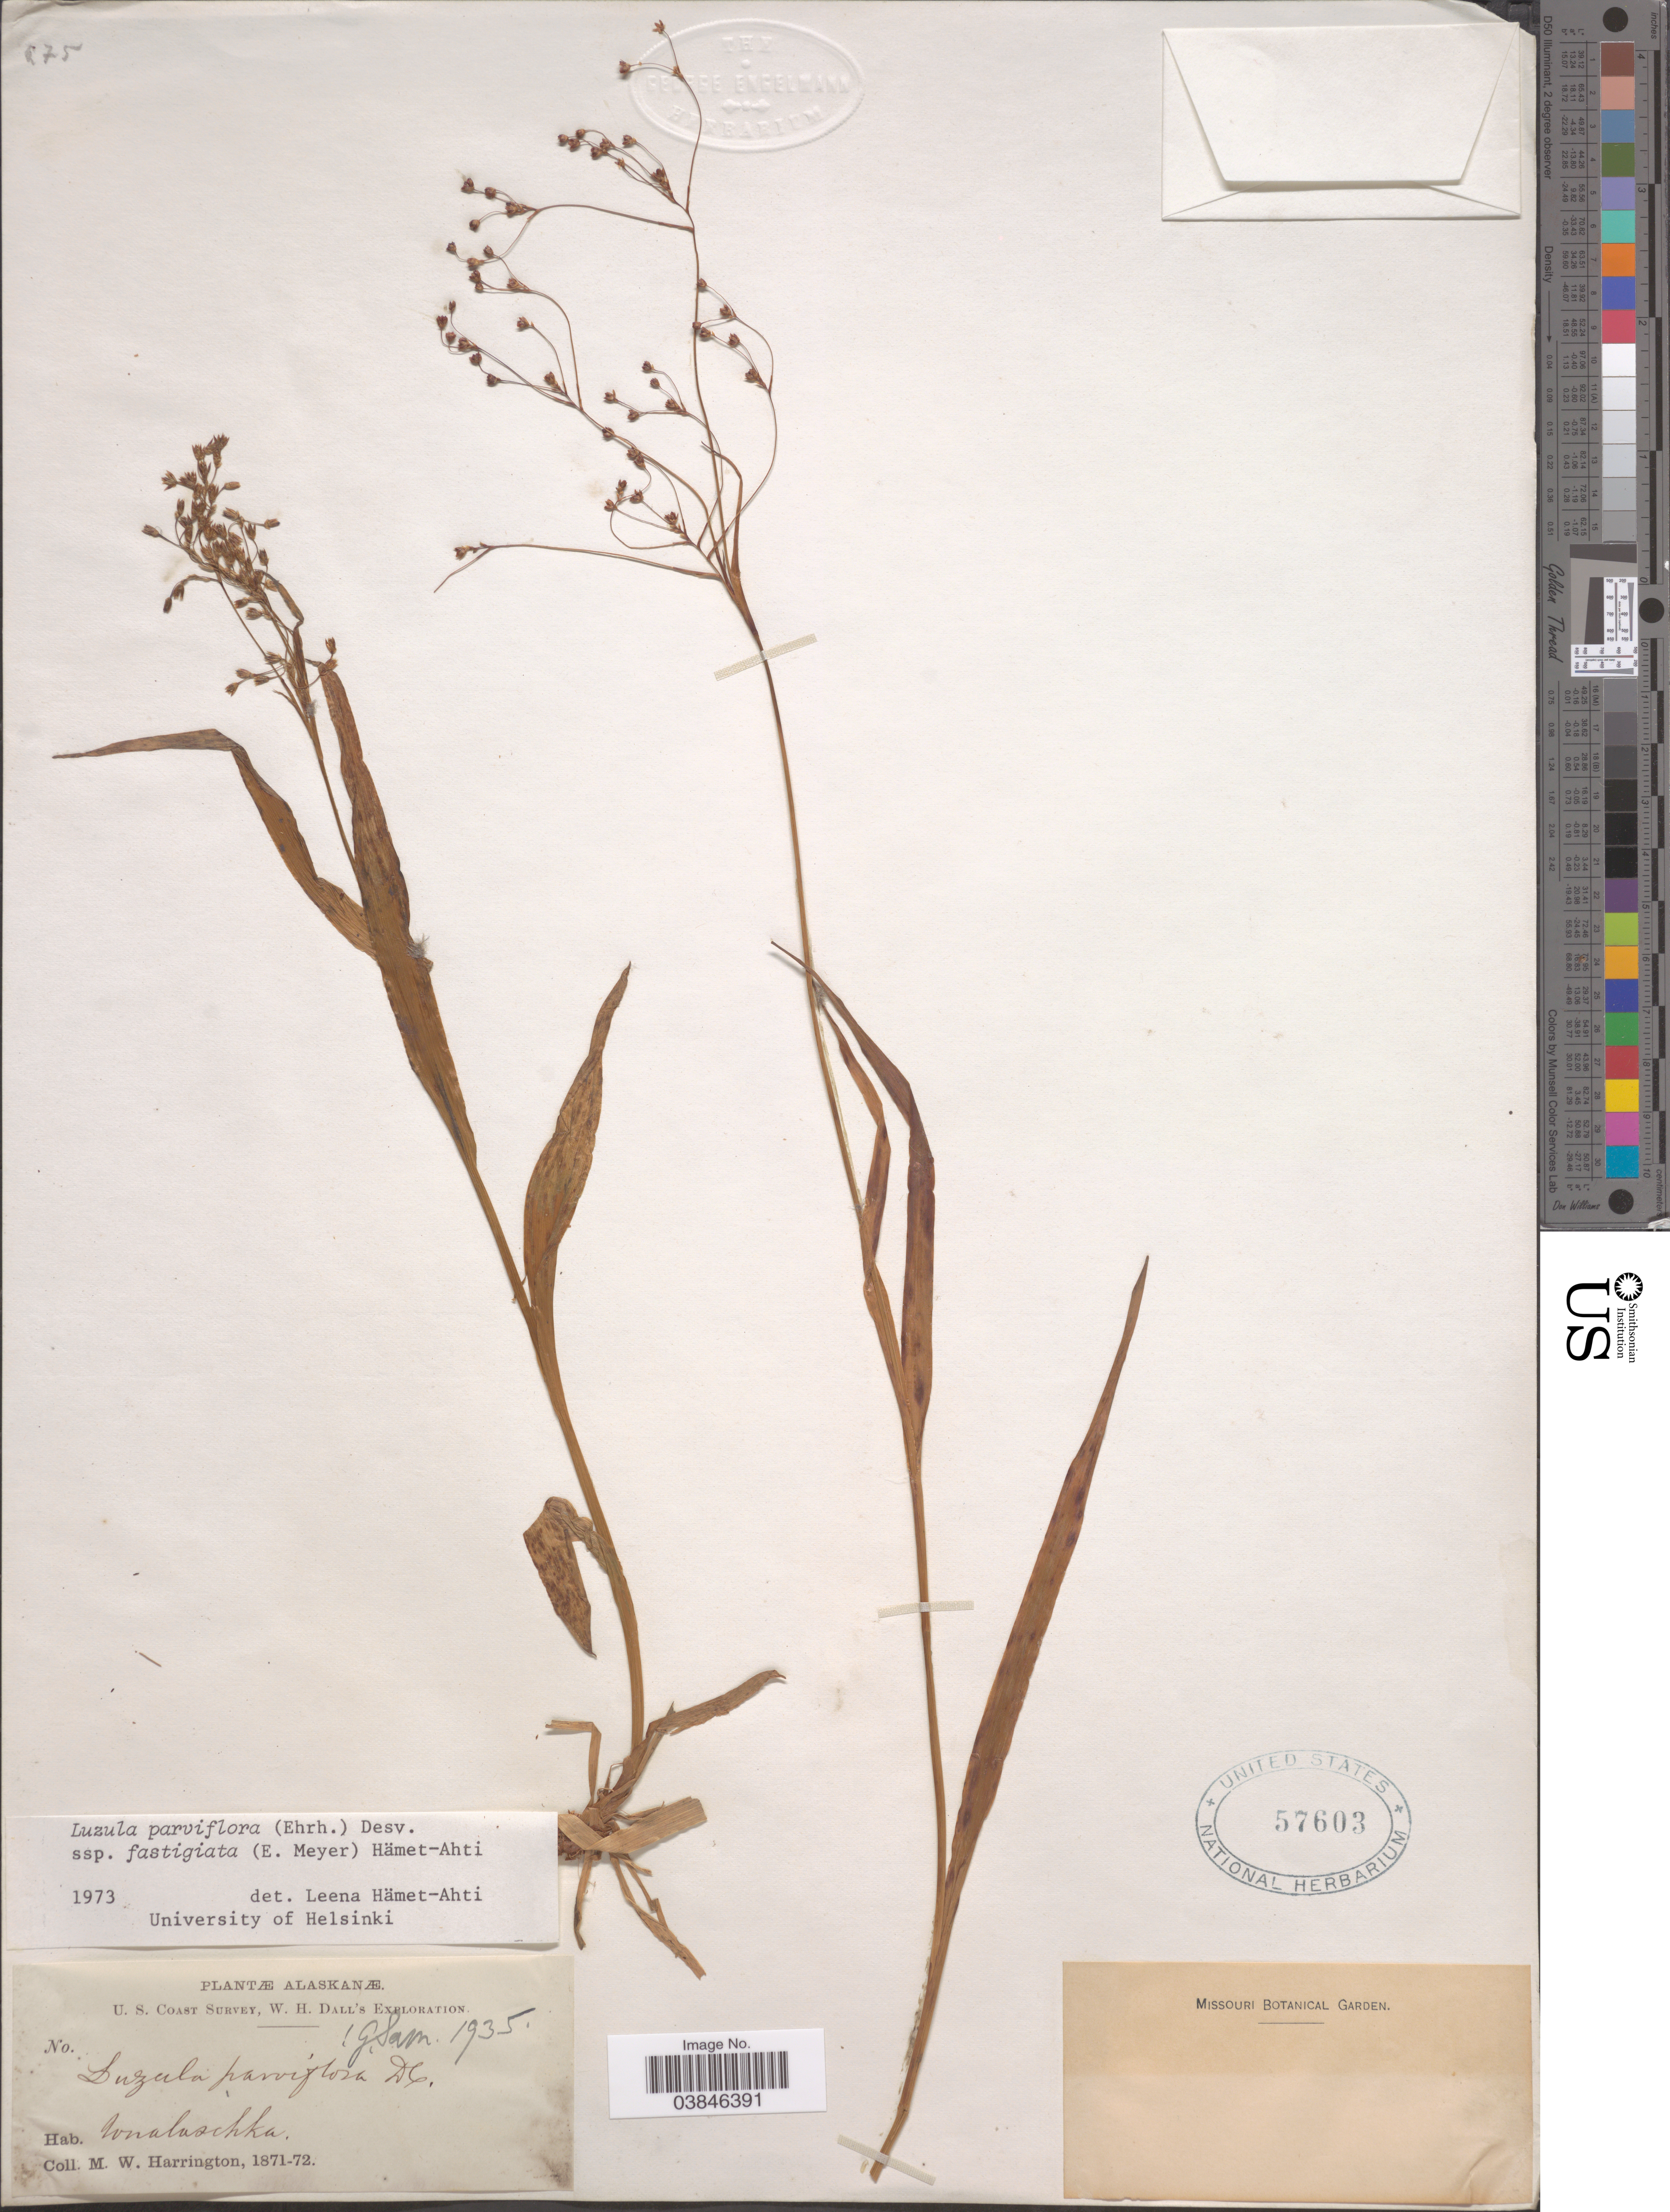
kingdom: Plantae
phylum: Tracheophyta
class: Liliopsida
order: Poales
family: Juncaceae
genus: Luzula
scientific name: Luzula parviflora subsp. fastigiata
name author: Buchenau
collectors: M. W. Harrington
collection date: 1871/1872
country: United States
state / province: Alaska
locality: Unalaschka.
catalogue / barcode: US 57603